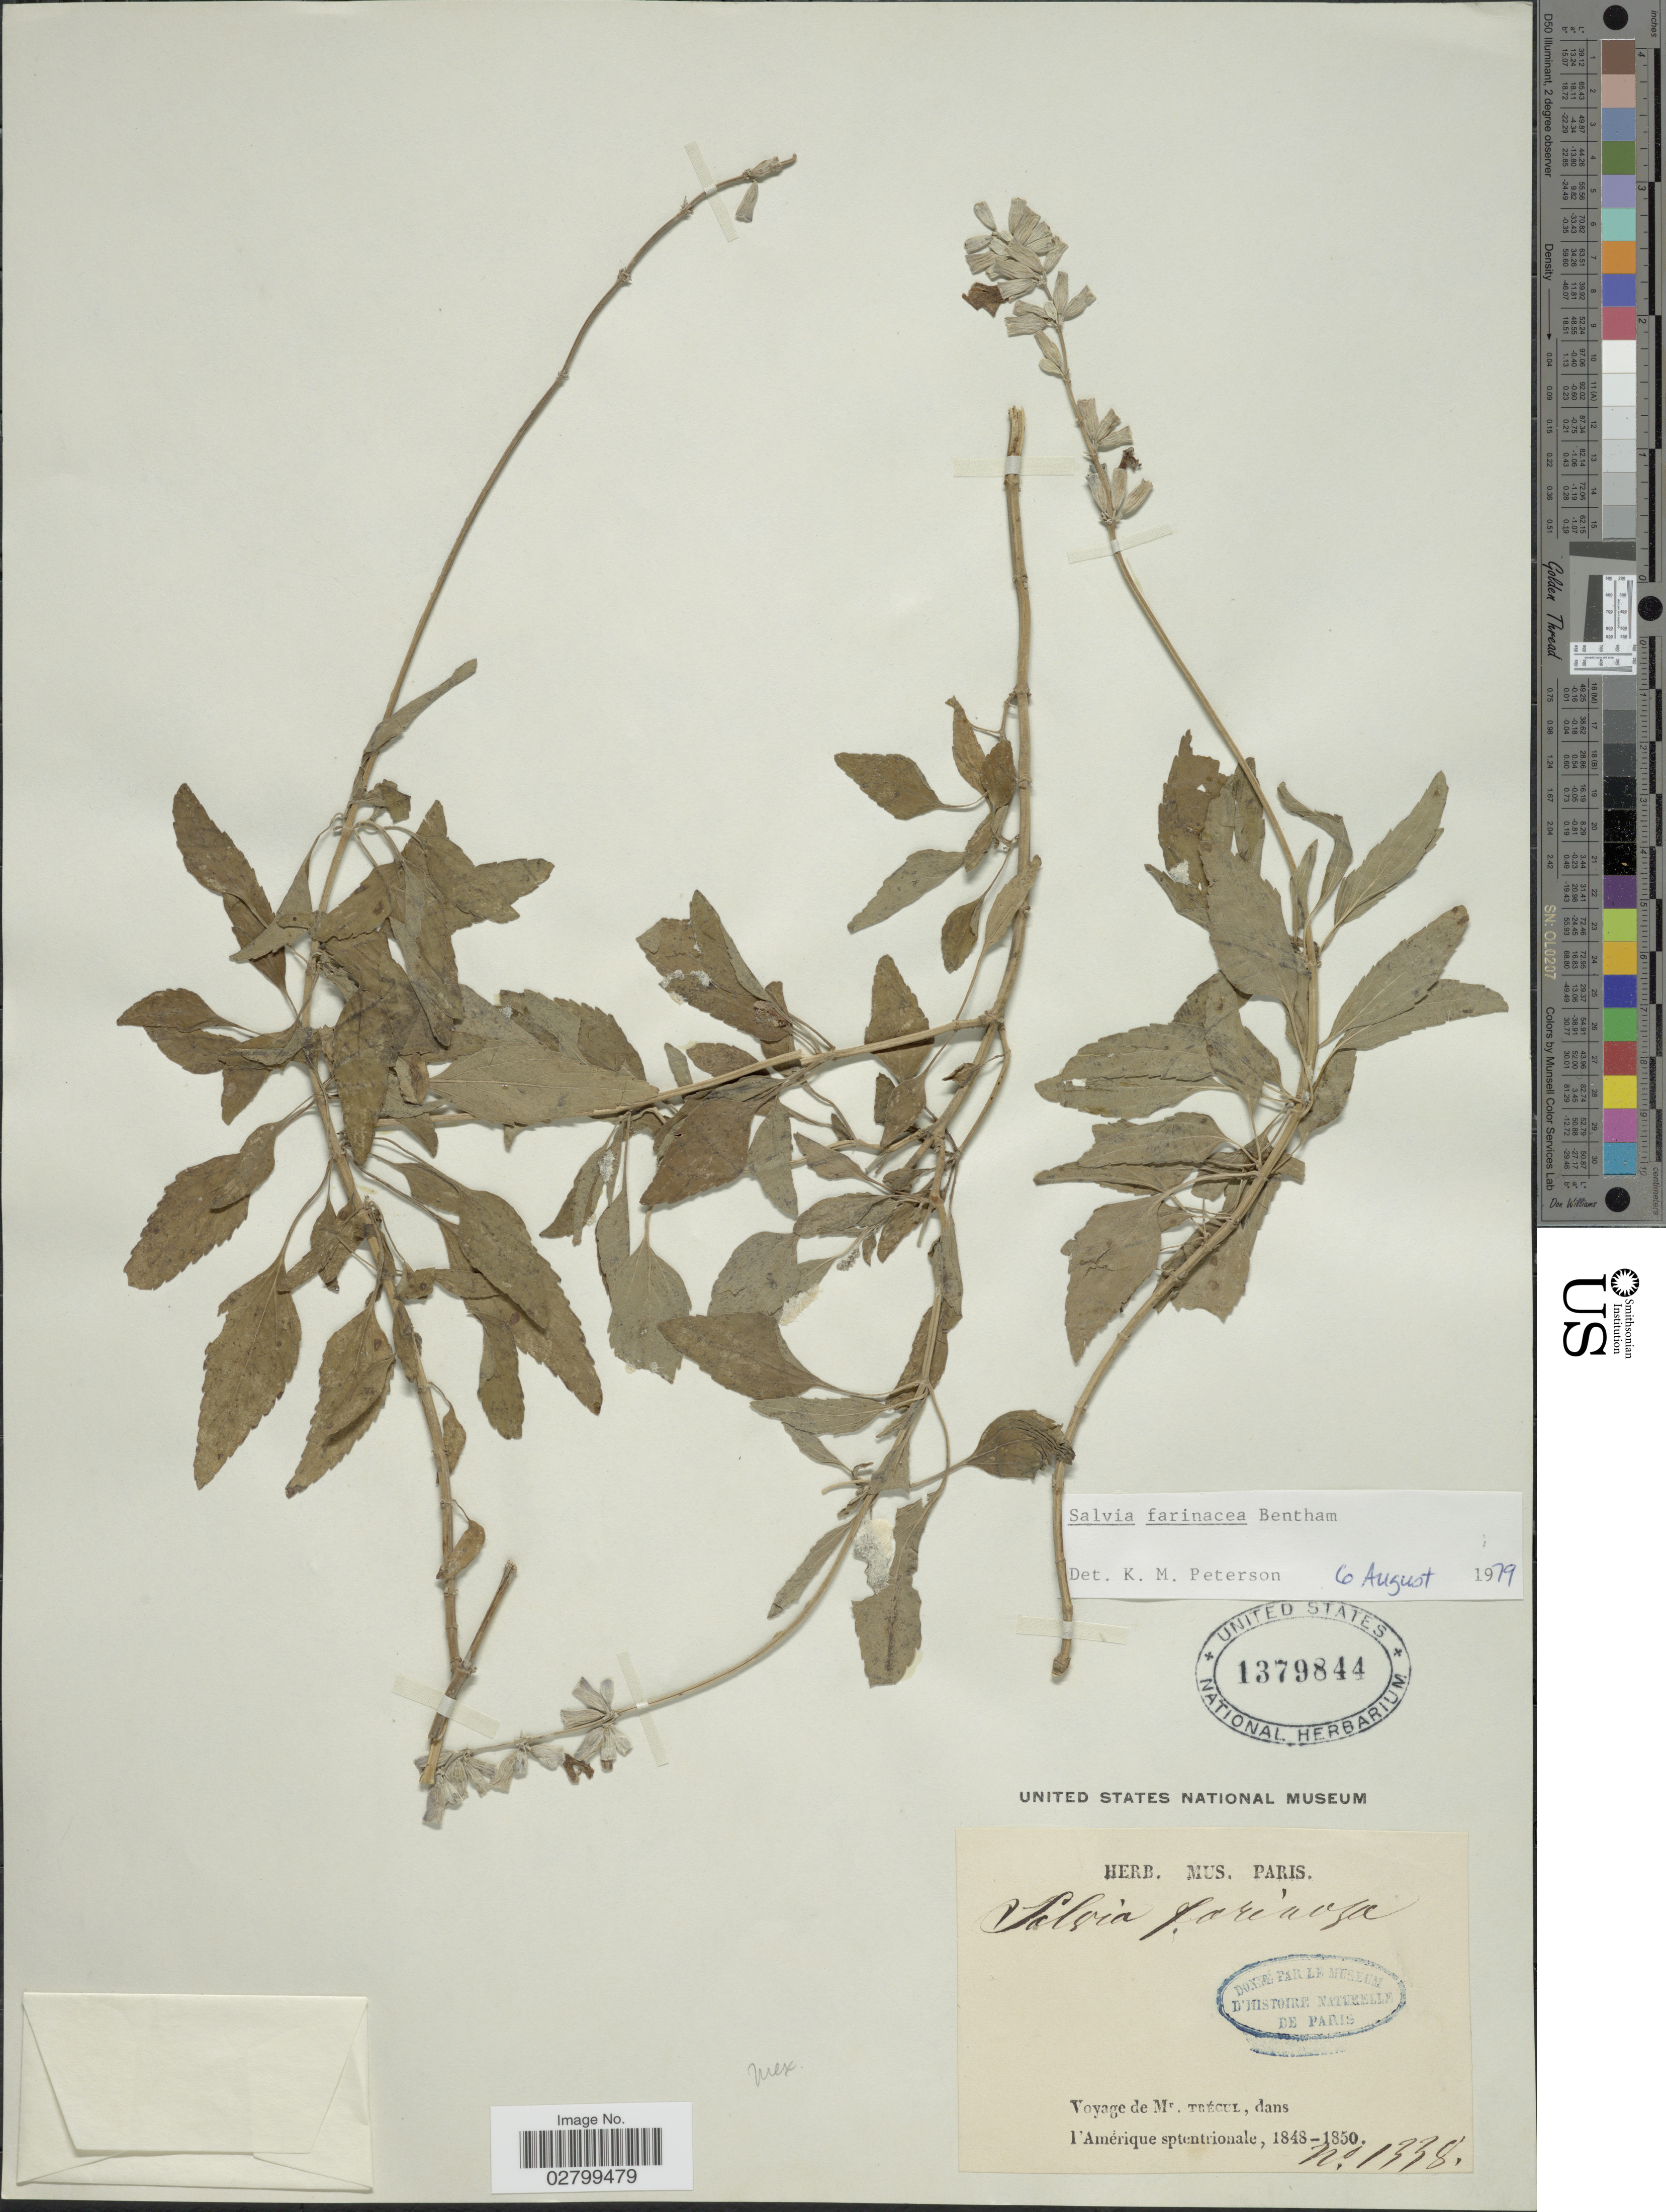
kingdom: Plantae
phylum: Tracheophyta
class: Magnoliopsida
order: Lamiales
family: Lamiaceae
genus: Salvia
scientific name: Salvia farinacea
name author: Benth.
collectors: ex herb. Mus. Paris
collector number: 1338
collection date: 1848/1850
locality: Amérique sptentrionale.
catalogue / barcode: US 1379844